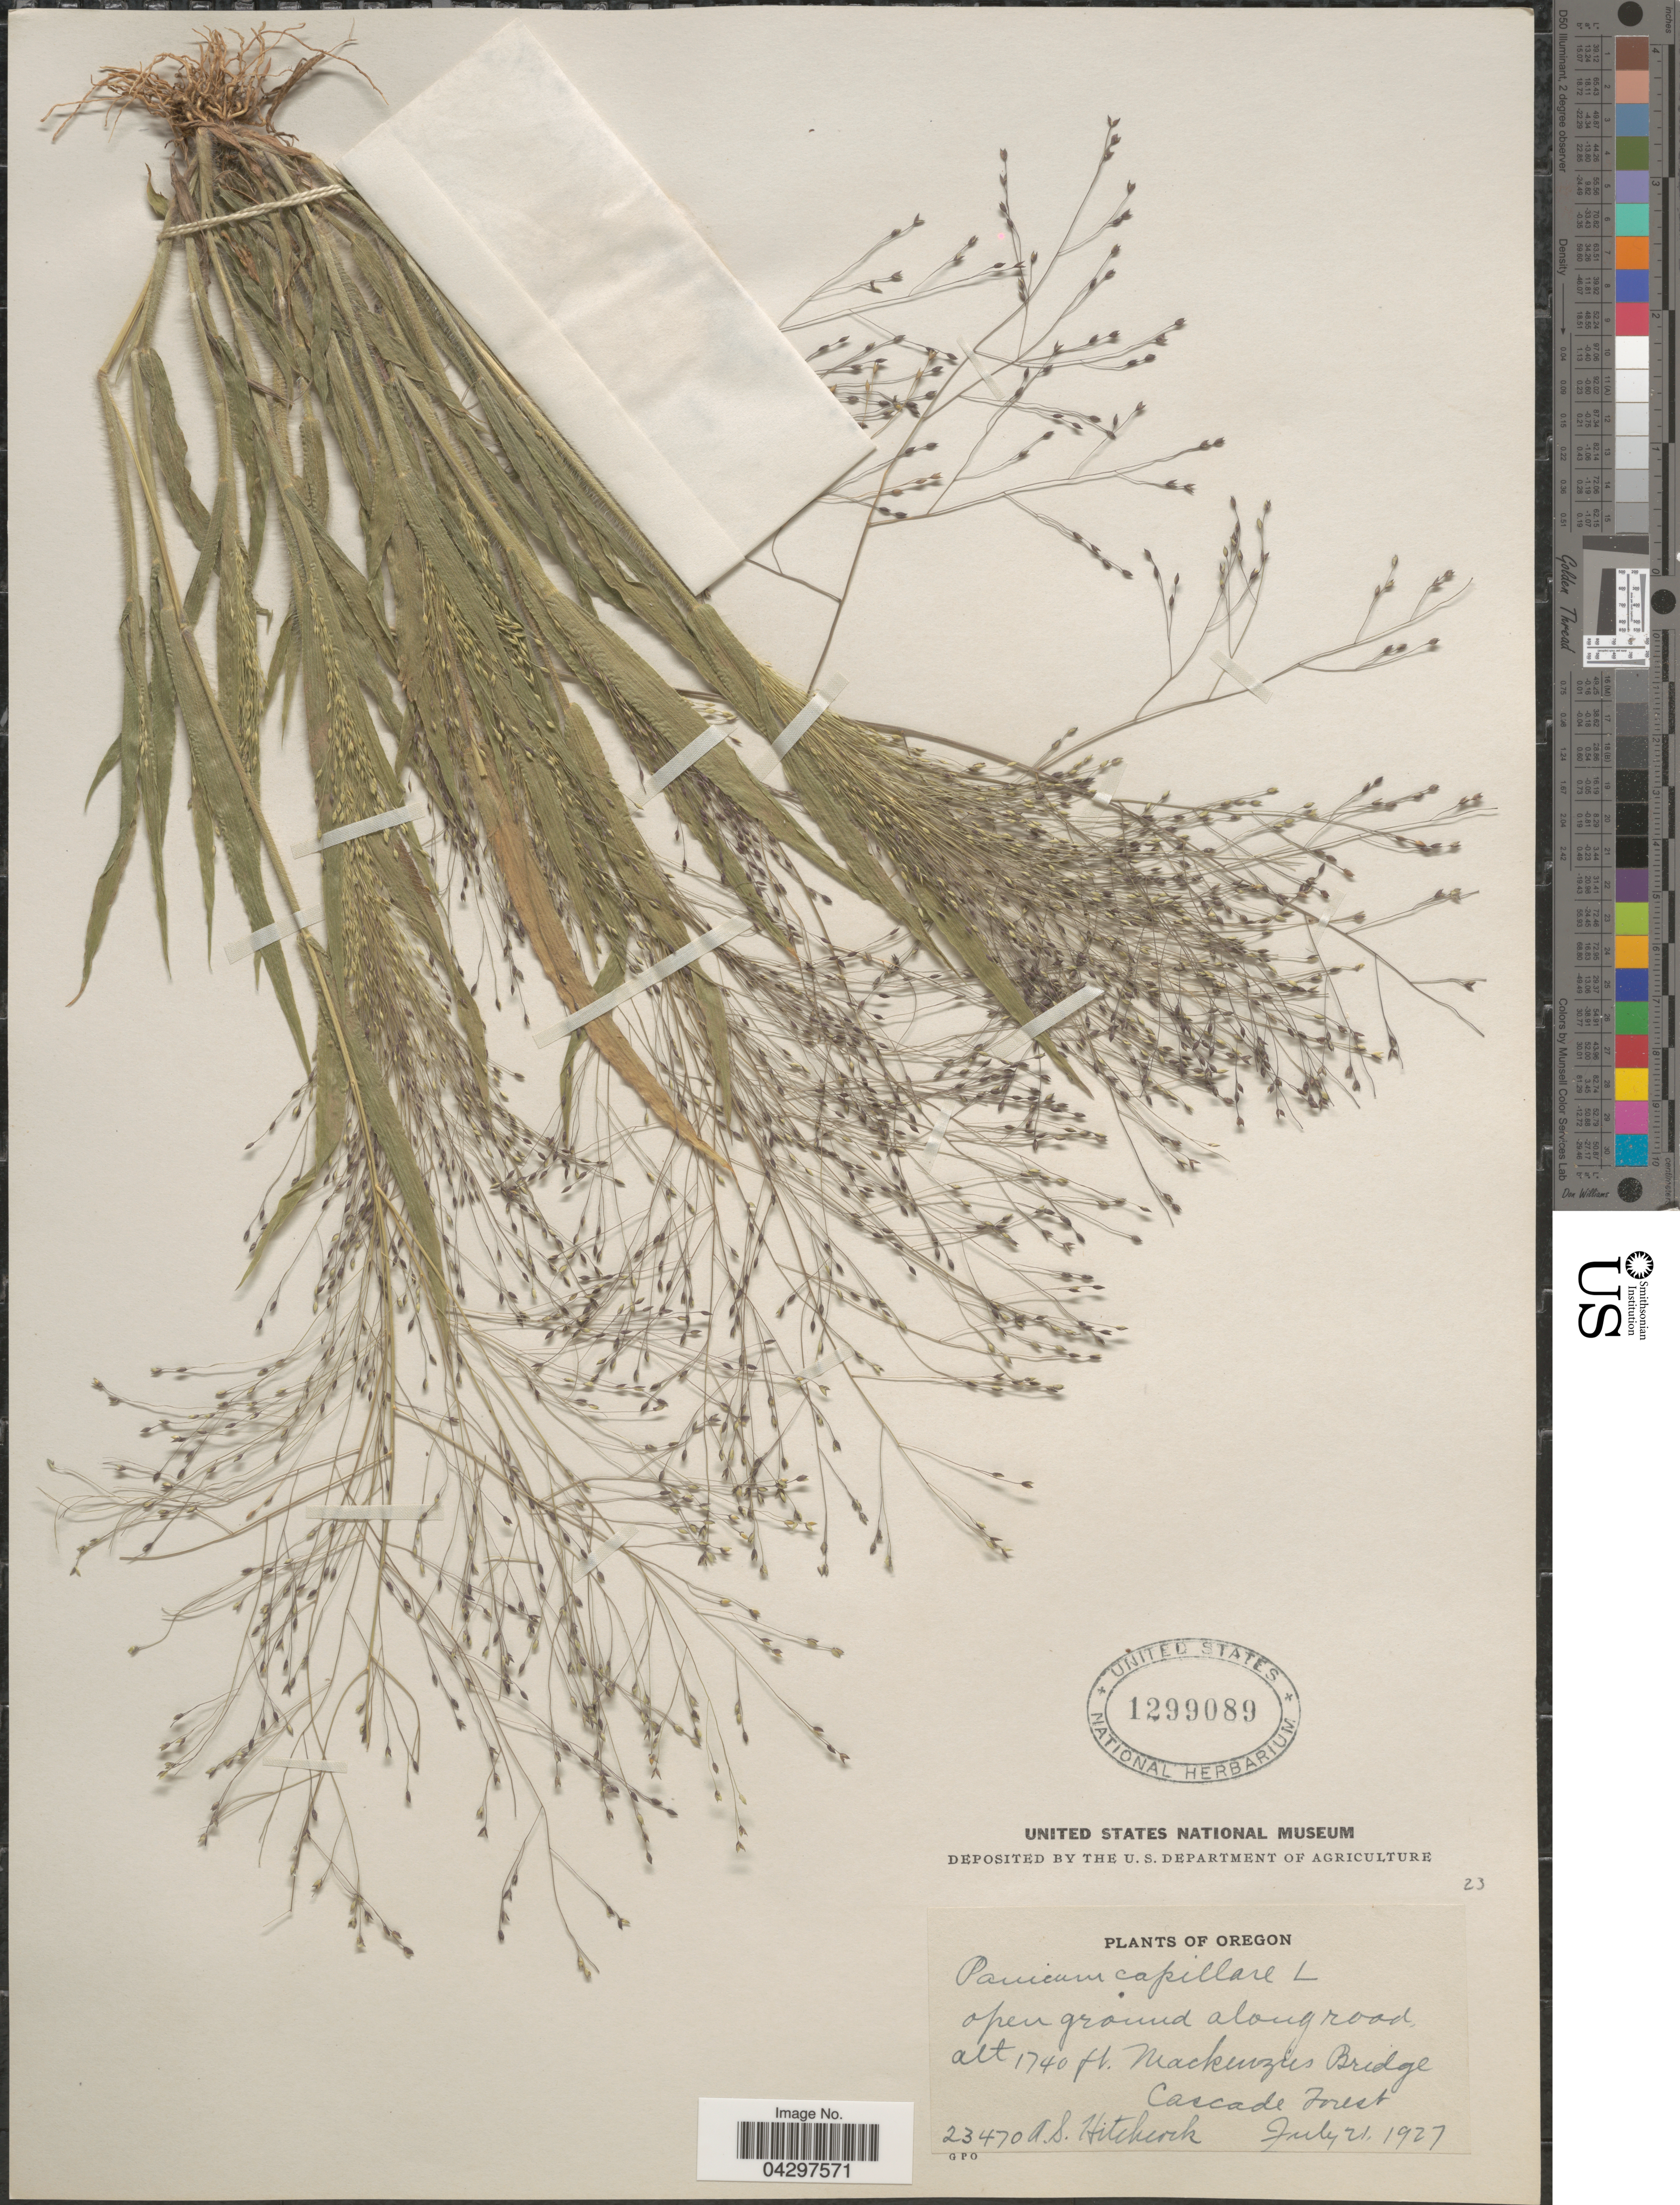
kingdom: Plantae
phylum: Tracheophyta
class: Liliopsida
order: Poales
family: Poaceae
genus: Panicum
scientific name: Panicum capillare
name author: L.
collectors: A. S. Hitchcock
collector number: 23470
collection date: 1927-07-21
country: United States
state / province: Oregon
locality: Mackenzies Bridge. Cascade Forest.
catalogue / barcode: US 1299089